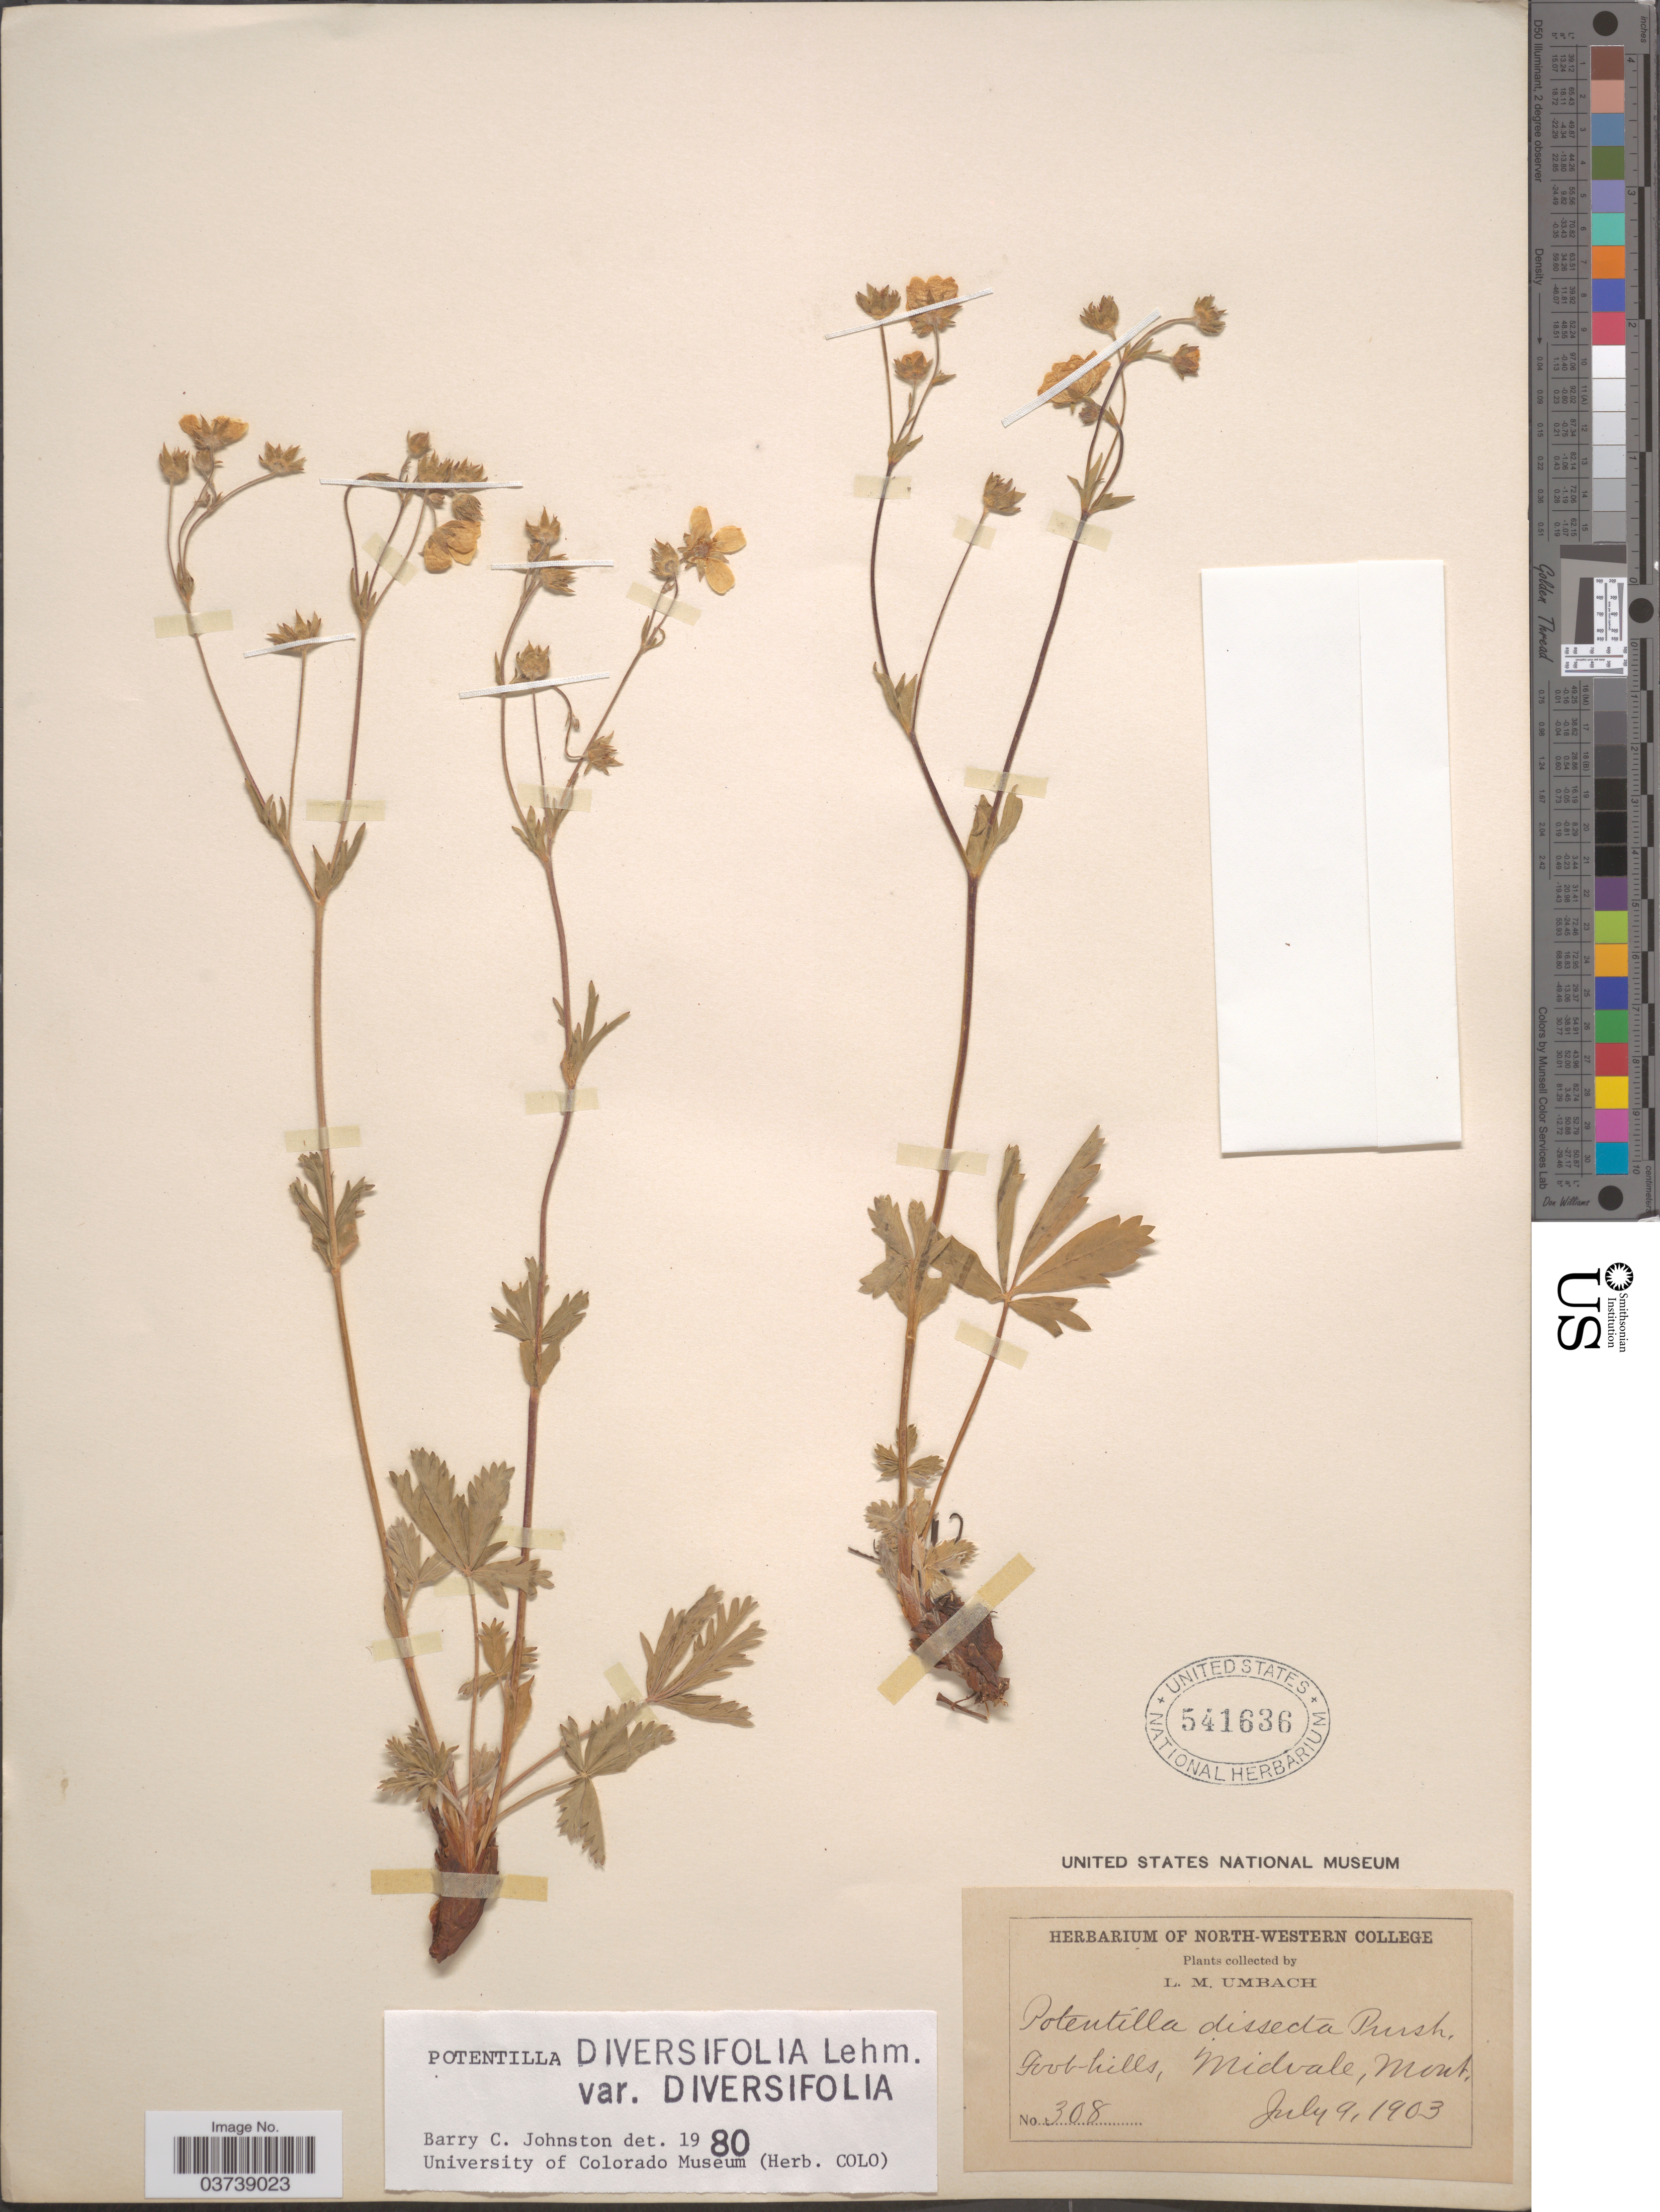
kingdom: Plantae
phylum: Tracheophyta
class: Magnoliopsida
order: Rosales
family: Rosaceae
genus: Potentilla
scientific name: Potentilla diversifolia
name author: Lehm.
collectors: L. M. Umbach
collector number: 308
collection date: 1903-07-09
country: United States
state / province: Montana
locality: Foothills, Midvale.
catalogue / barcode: US 541636